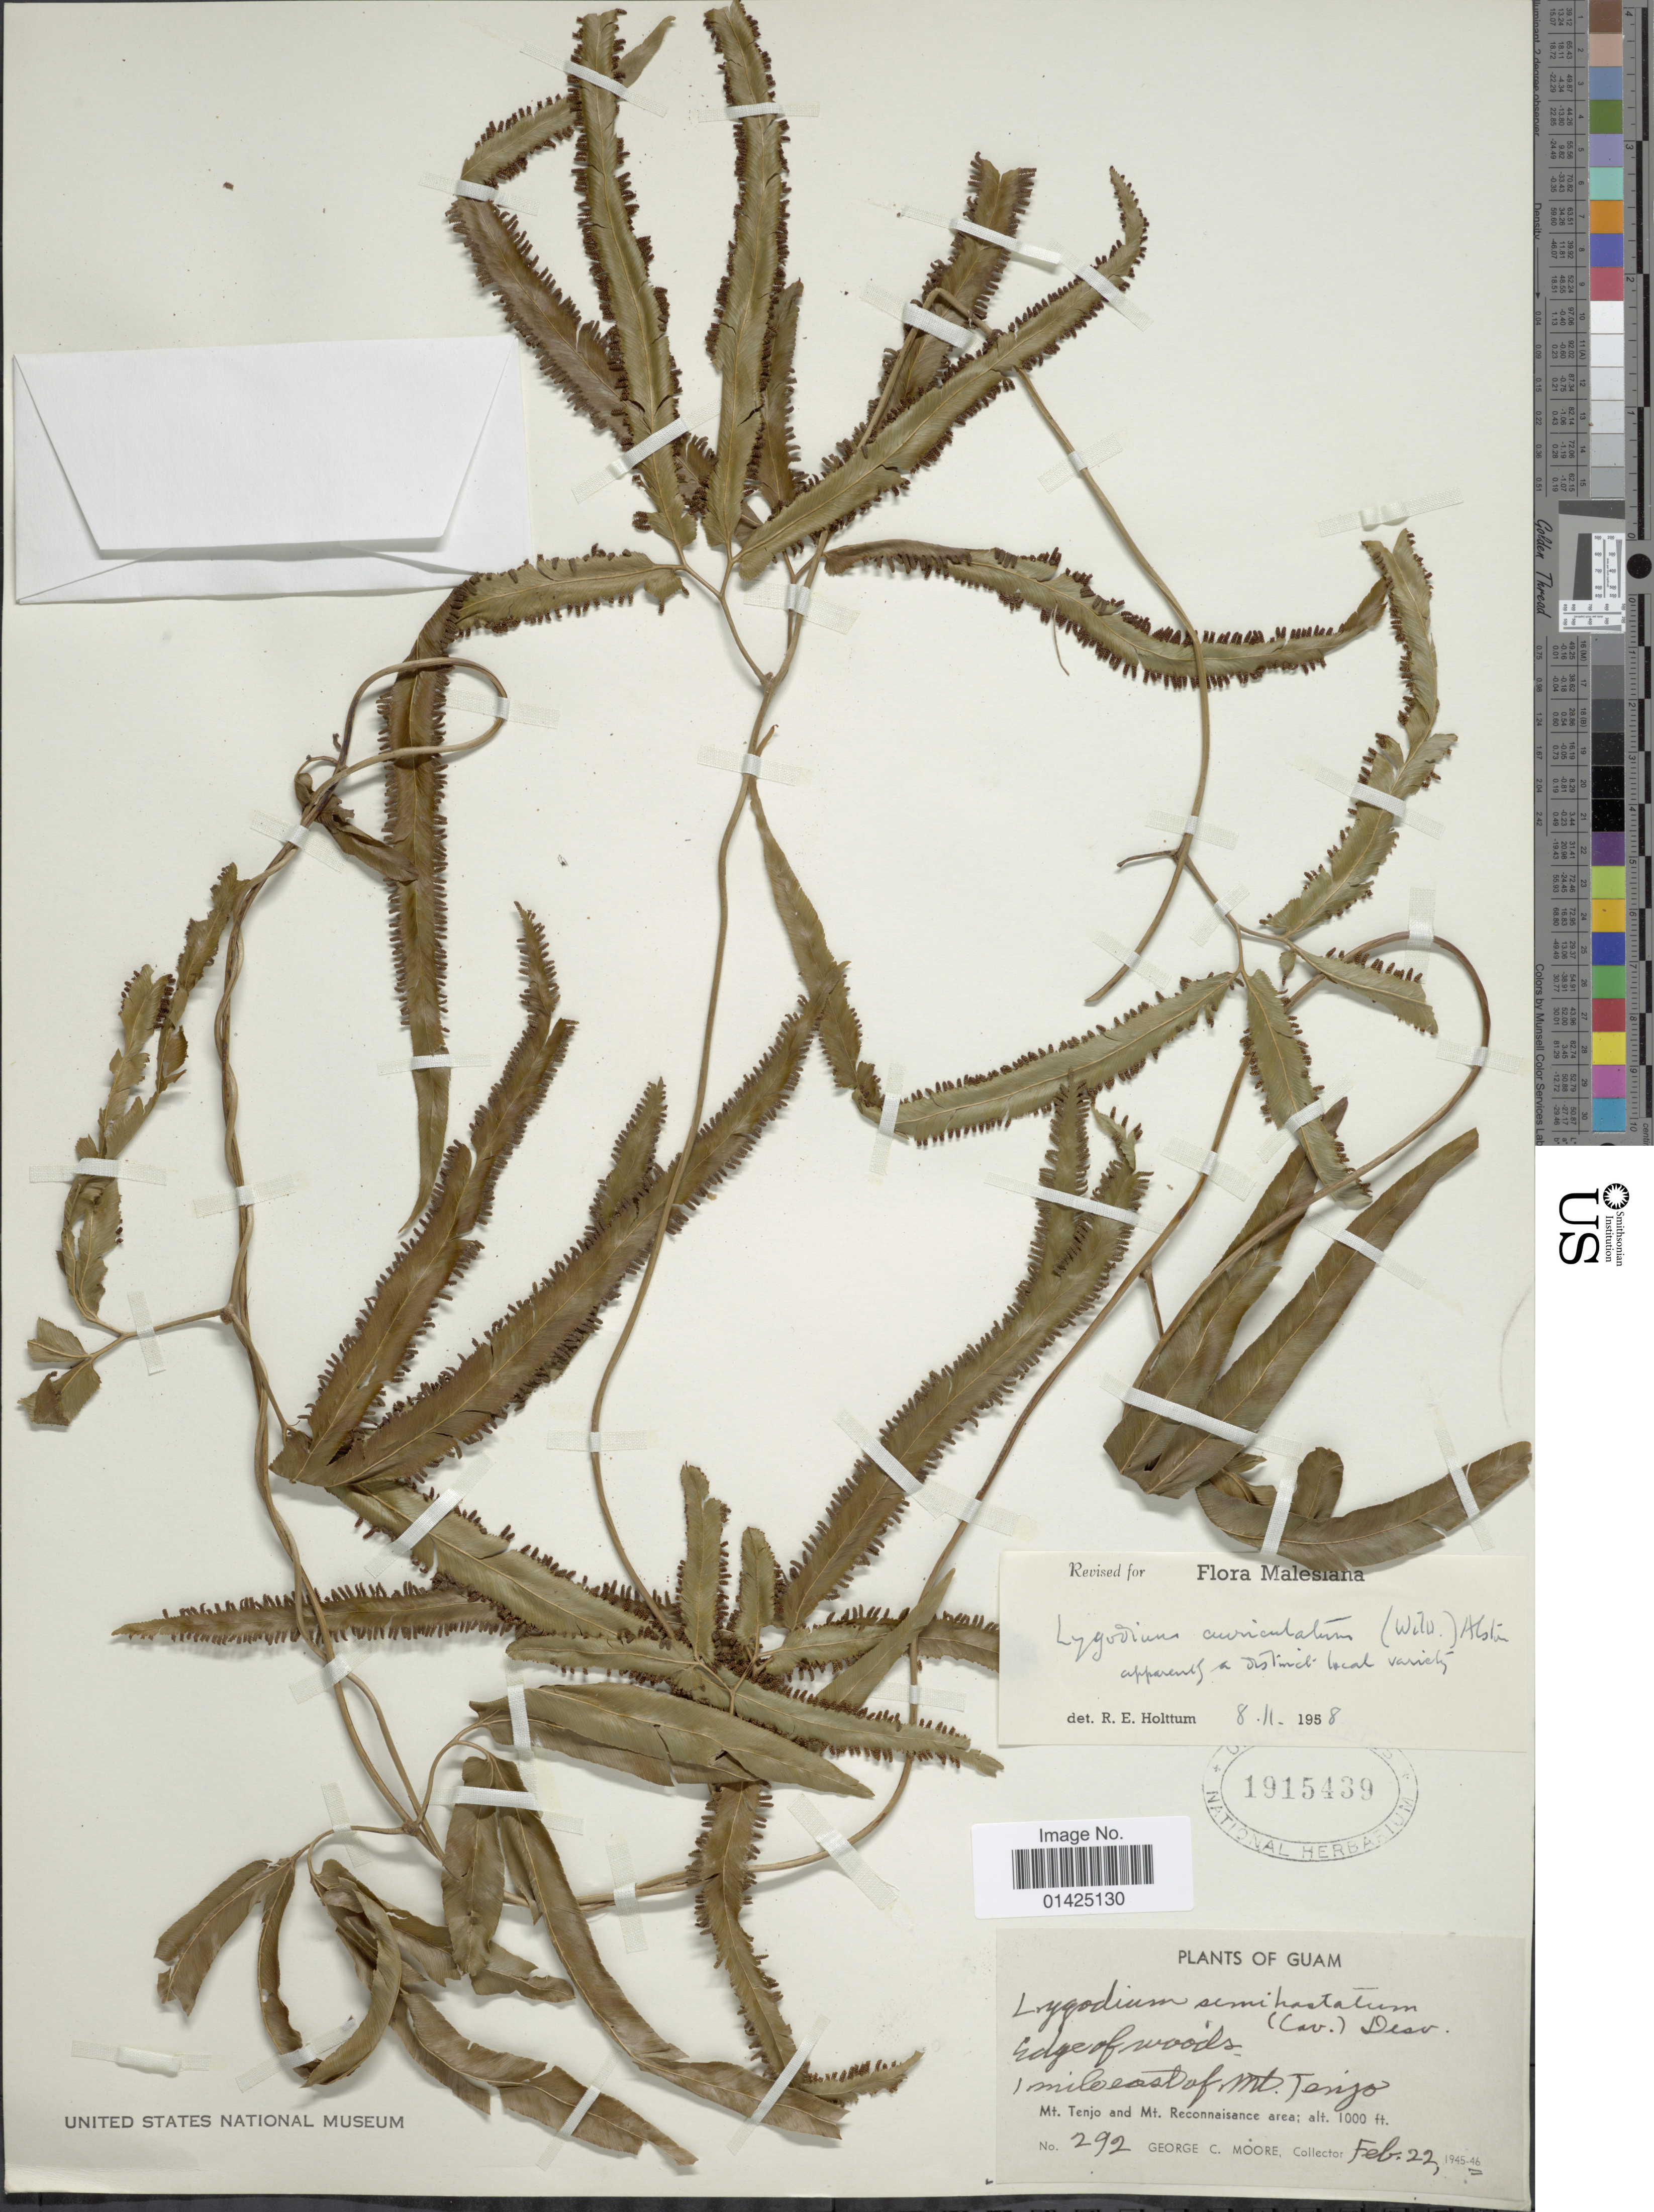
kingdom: Plantae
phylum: Tracheophyta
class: Polypodiopsida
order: Schizaeales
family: Lygodiaceae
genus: Lygodium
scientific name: Lygodium auriculatum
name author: (Willd.) Alston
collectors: G. C. Moore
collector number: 292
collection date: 1945-02-22/1946-02-22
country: Guam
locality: Mt. Tenjo and Mt. Reconnaisance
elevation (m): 305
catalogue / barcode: US 1915439